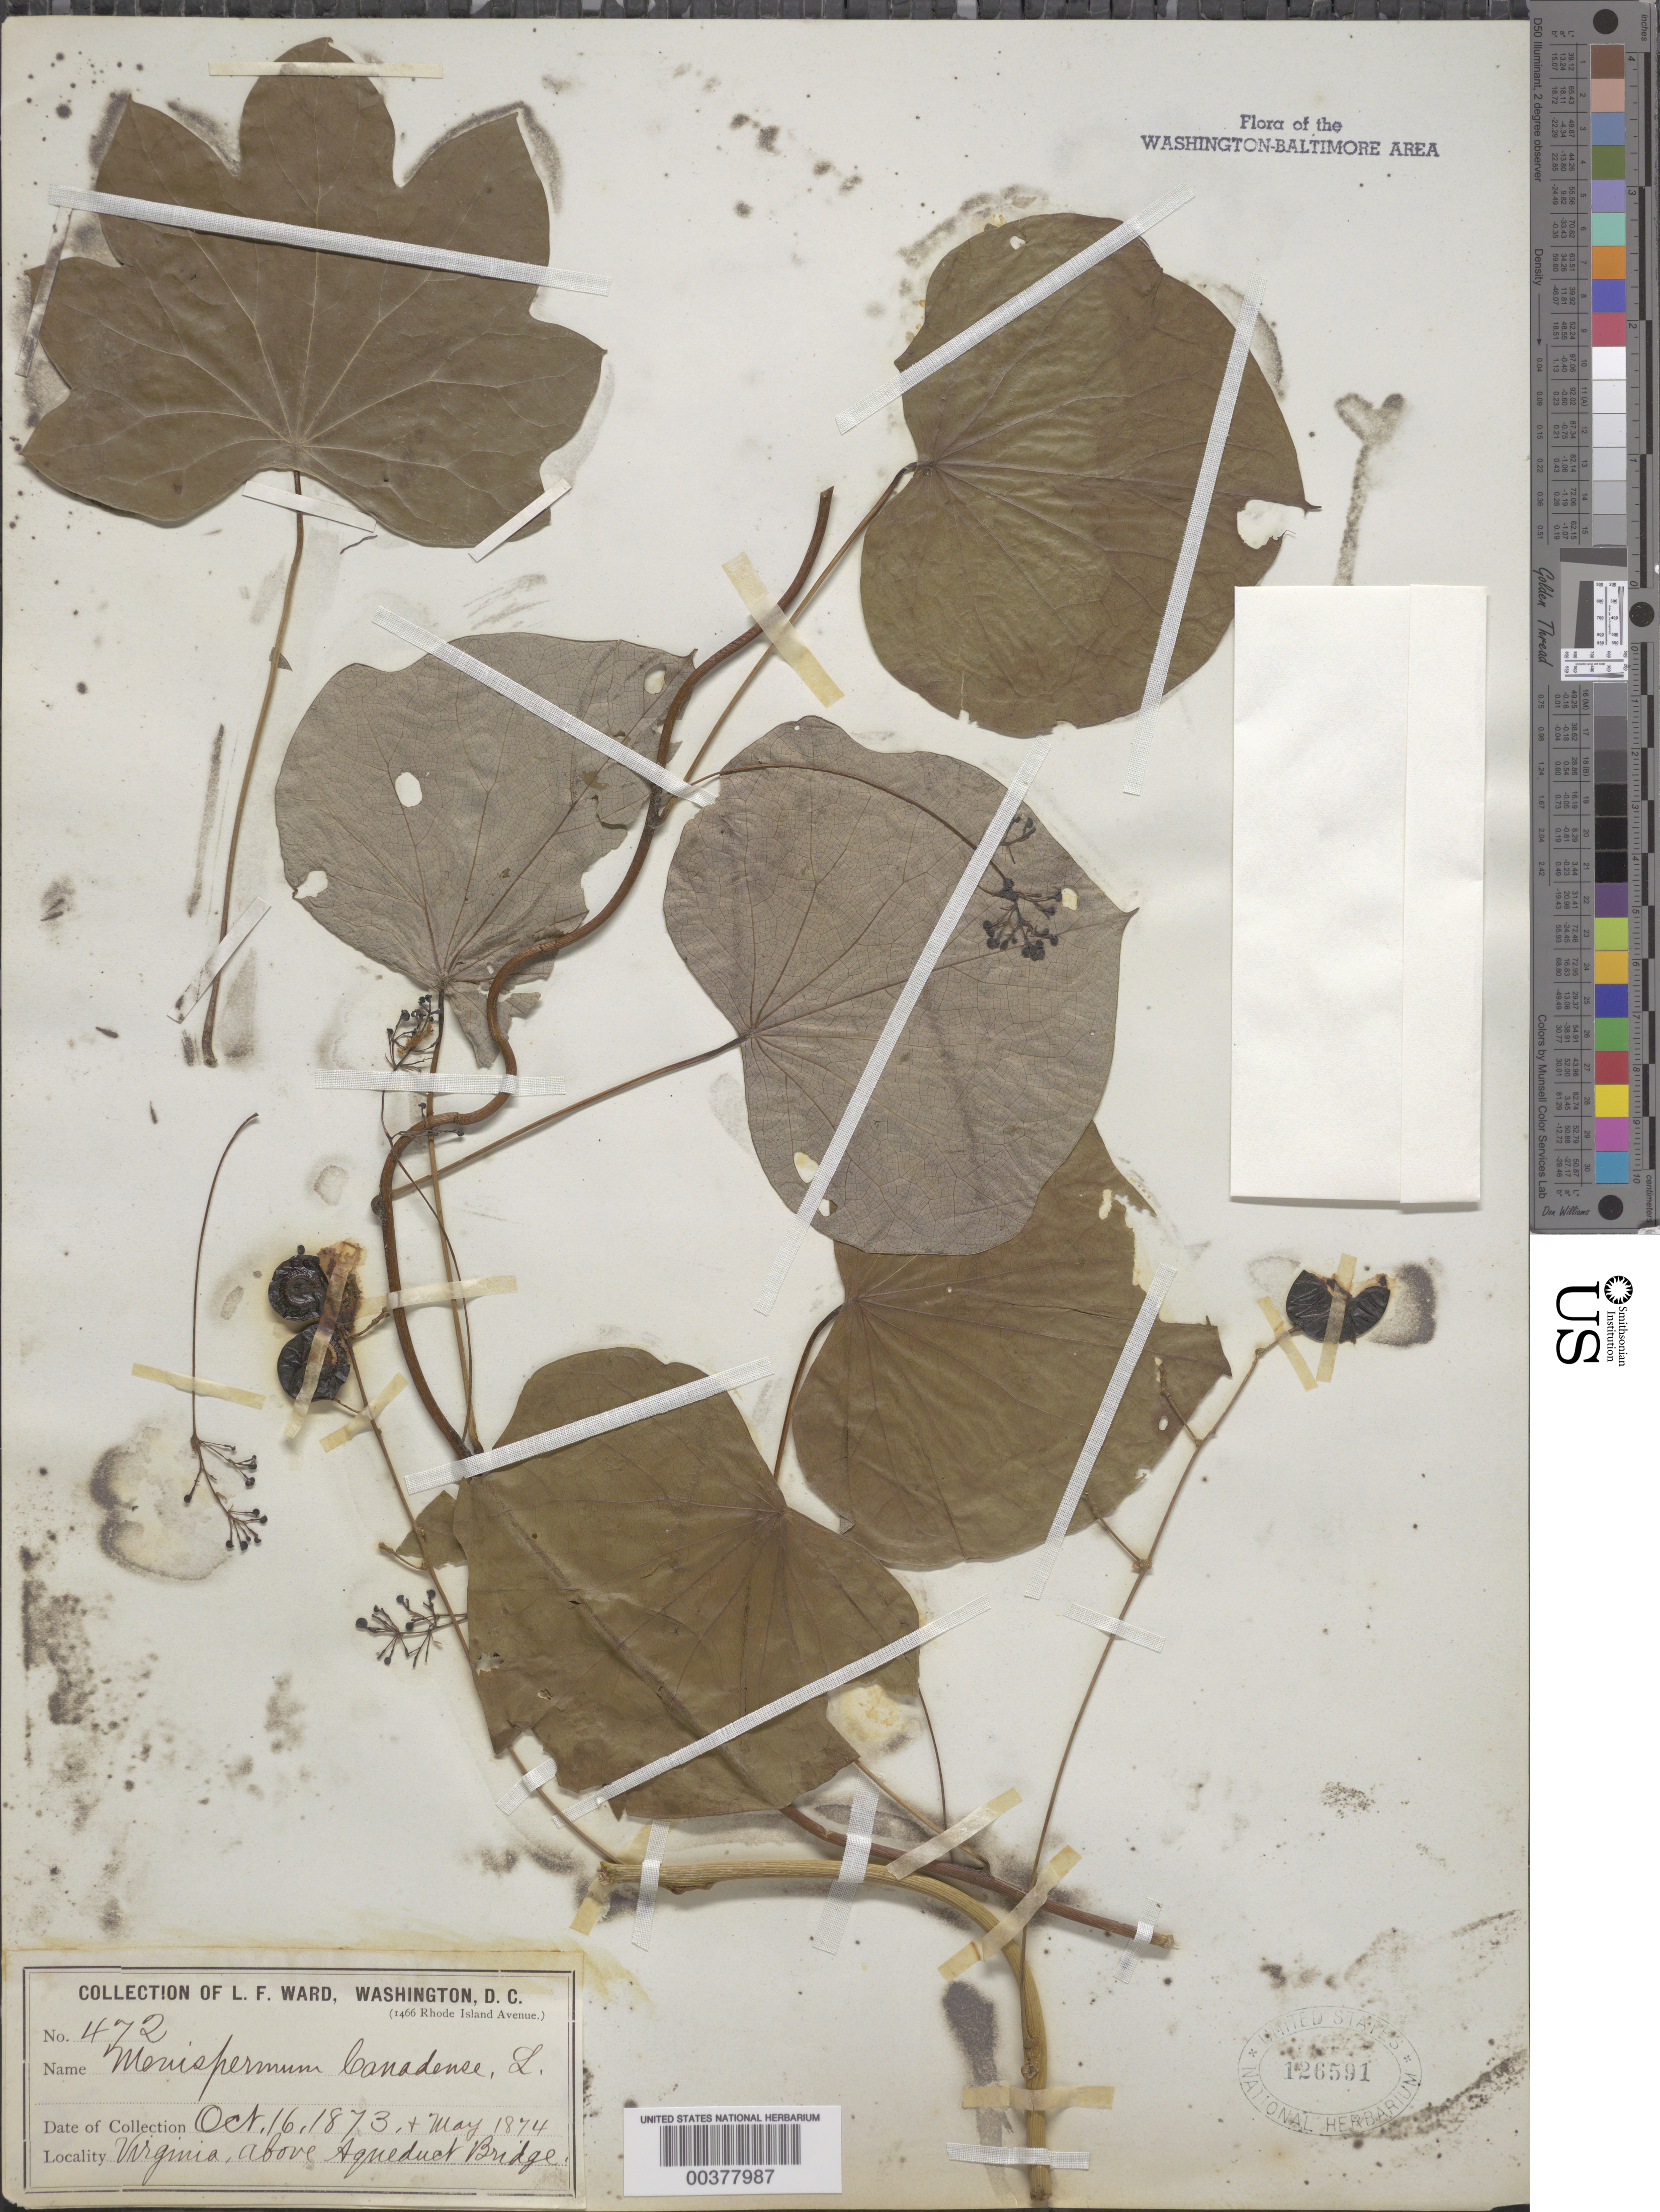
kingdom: Plantae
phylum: Tracheophyta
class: Magnoliopsida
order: Ranunculales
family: Menispermaceae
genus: Menispermum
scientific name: Menispermum canadense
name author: L.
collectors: L. F. Ward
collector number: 472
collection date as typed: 16 Oct 1873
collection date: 1873-10-16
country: United States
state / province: Virginia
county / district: Fairfax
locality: Above Aqueduct Bridge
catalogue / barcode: US 126591